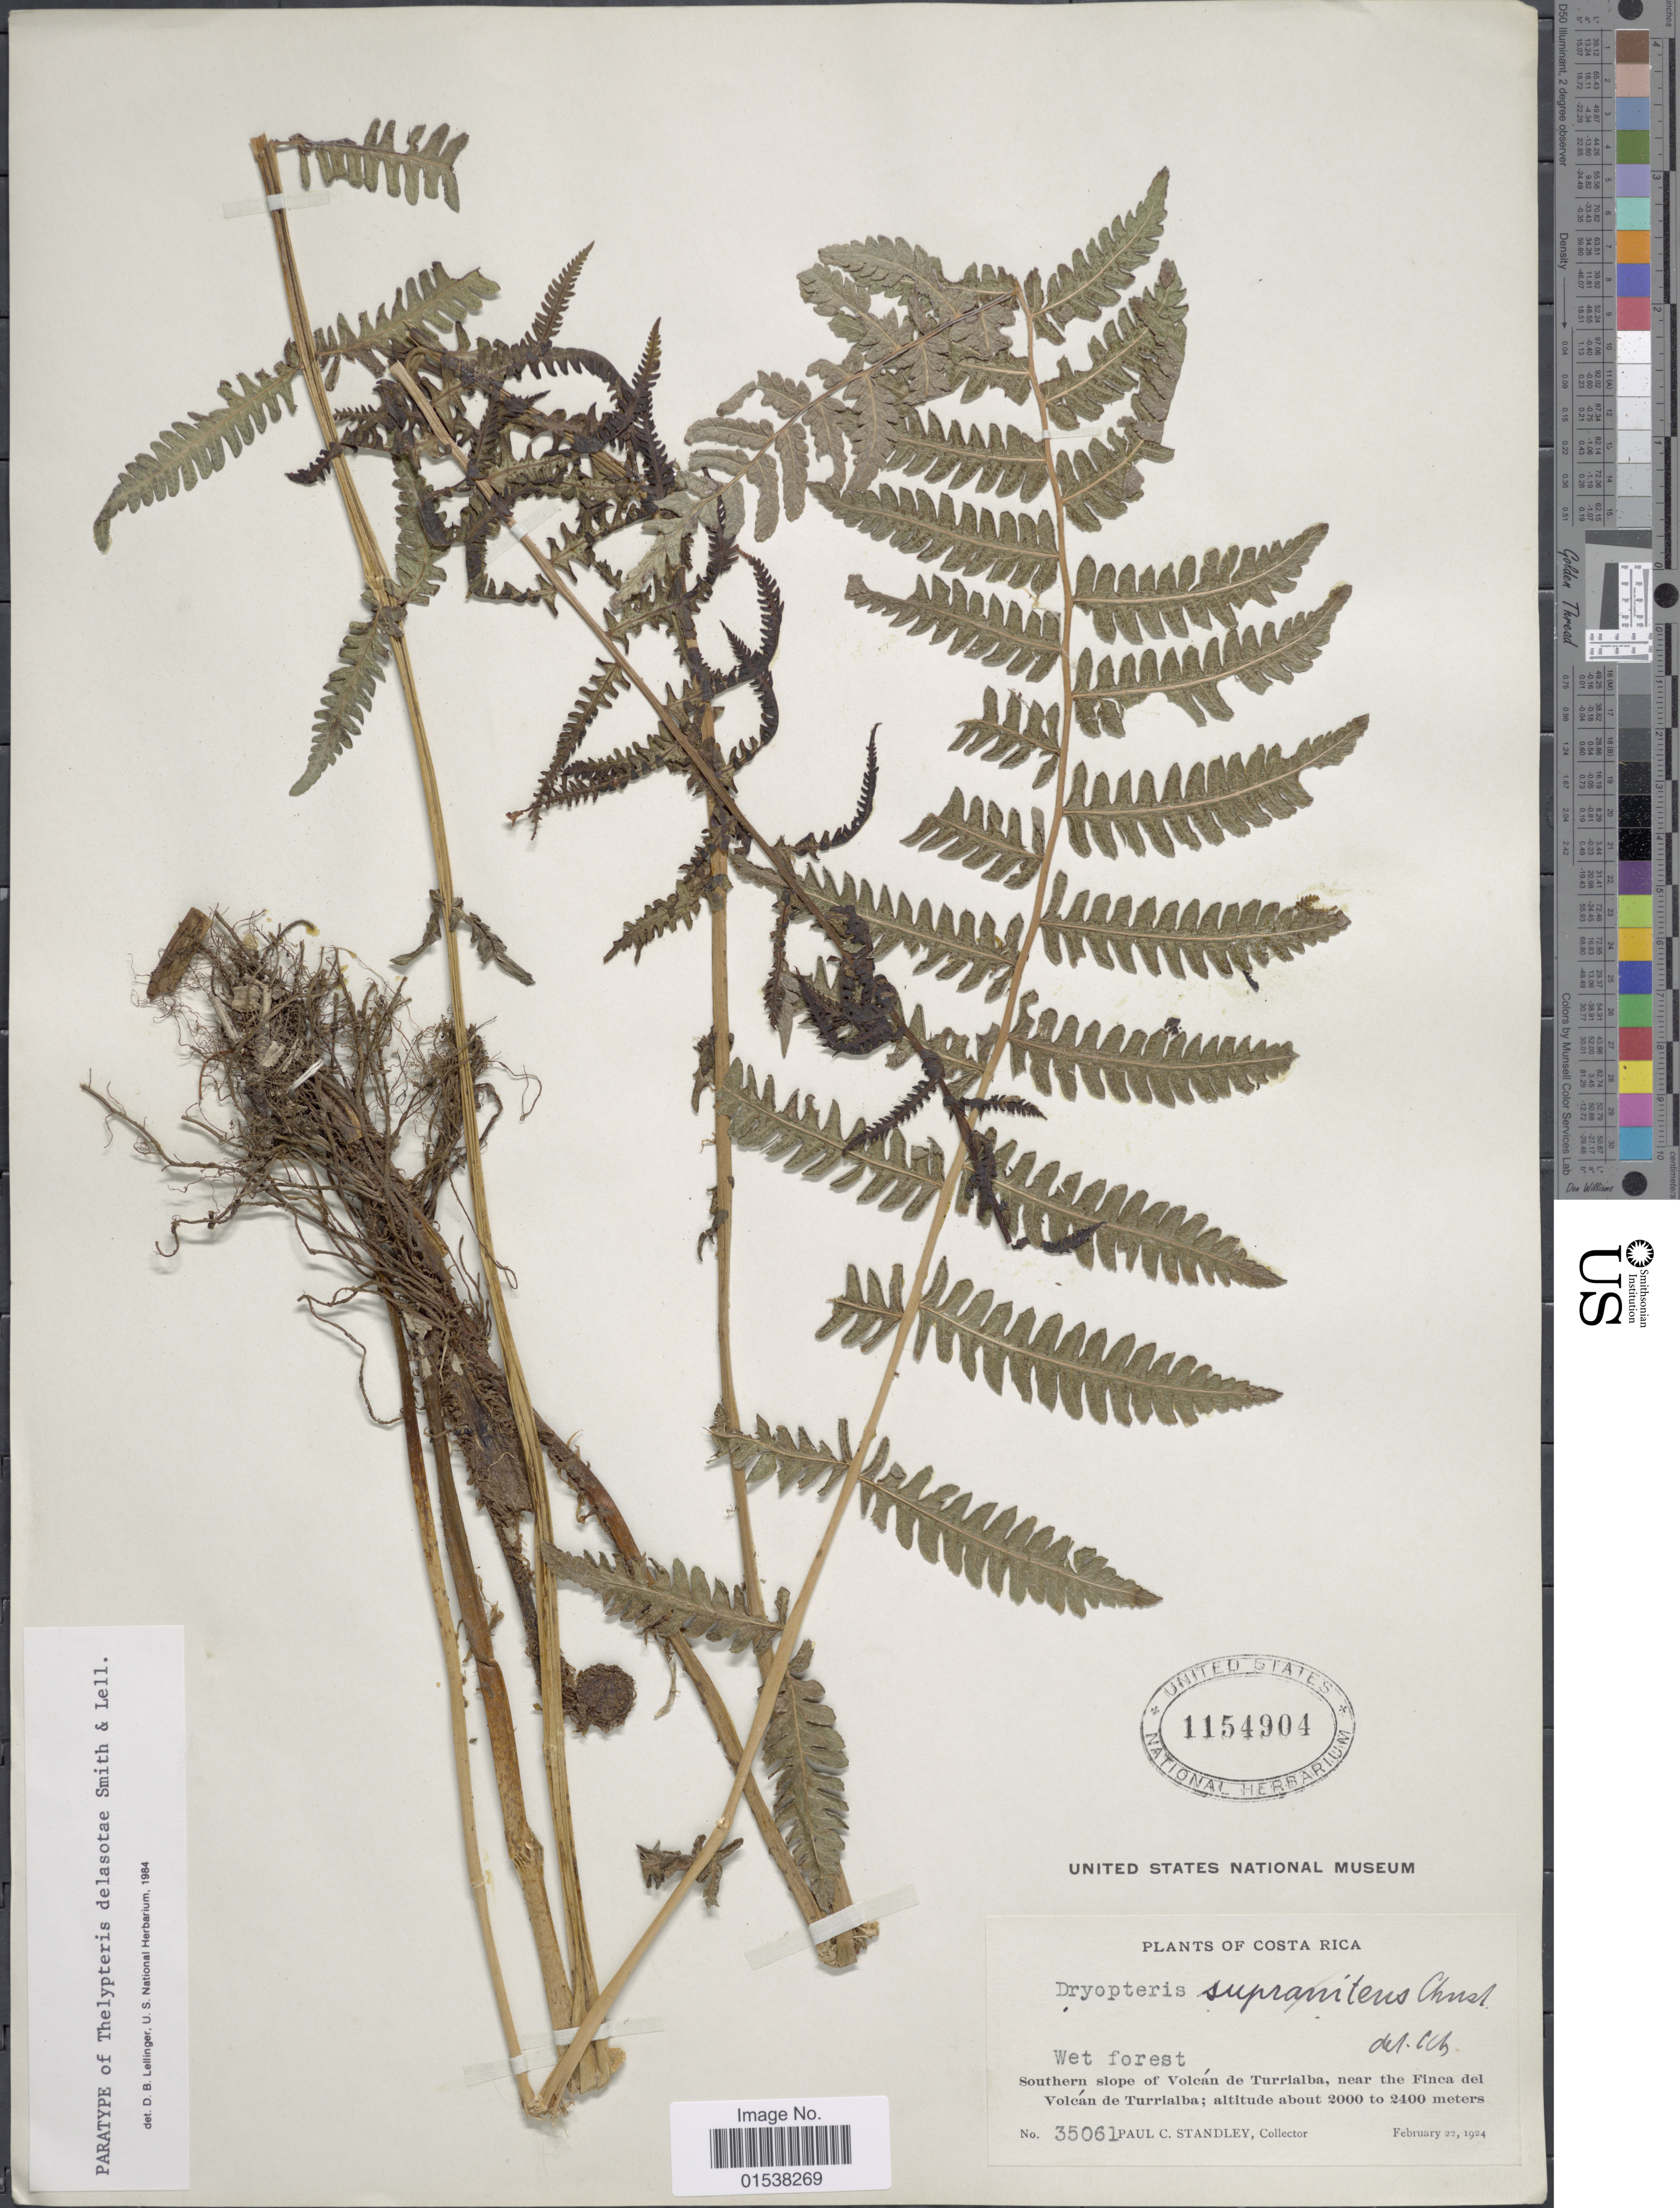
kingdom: Plantae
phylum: Tracheophyta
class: Polypodiopsida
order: Polypodiales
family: Thelypteridaceae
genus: Amauropelta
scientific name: Amauropelta delasotae (A.R. Sm. & Lellinger) comb. nov., ined. 2015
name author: (A.R. Sm. & Lellinger)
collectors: P. C. Standley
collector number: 35061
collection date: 1924-02-22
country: Costa Rica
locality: Southern slope of Volcan de Turrialba, near the Finca del Volcan de Turrialba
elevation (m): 2000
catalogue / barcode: US 1154904